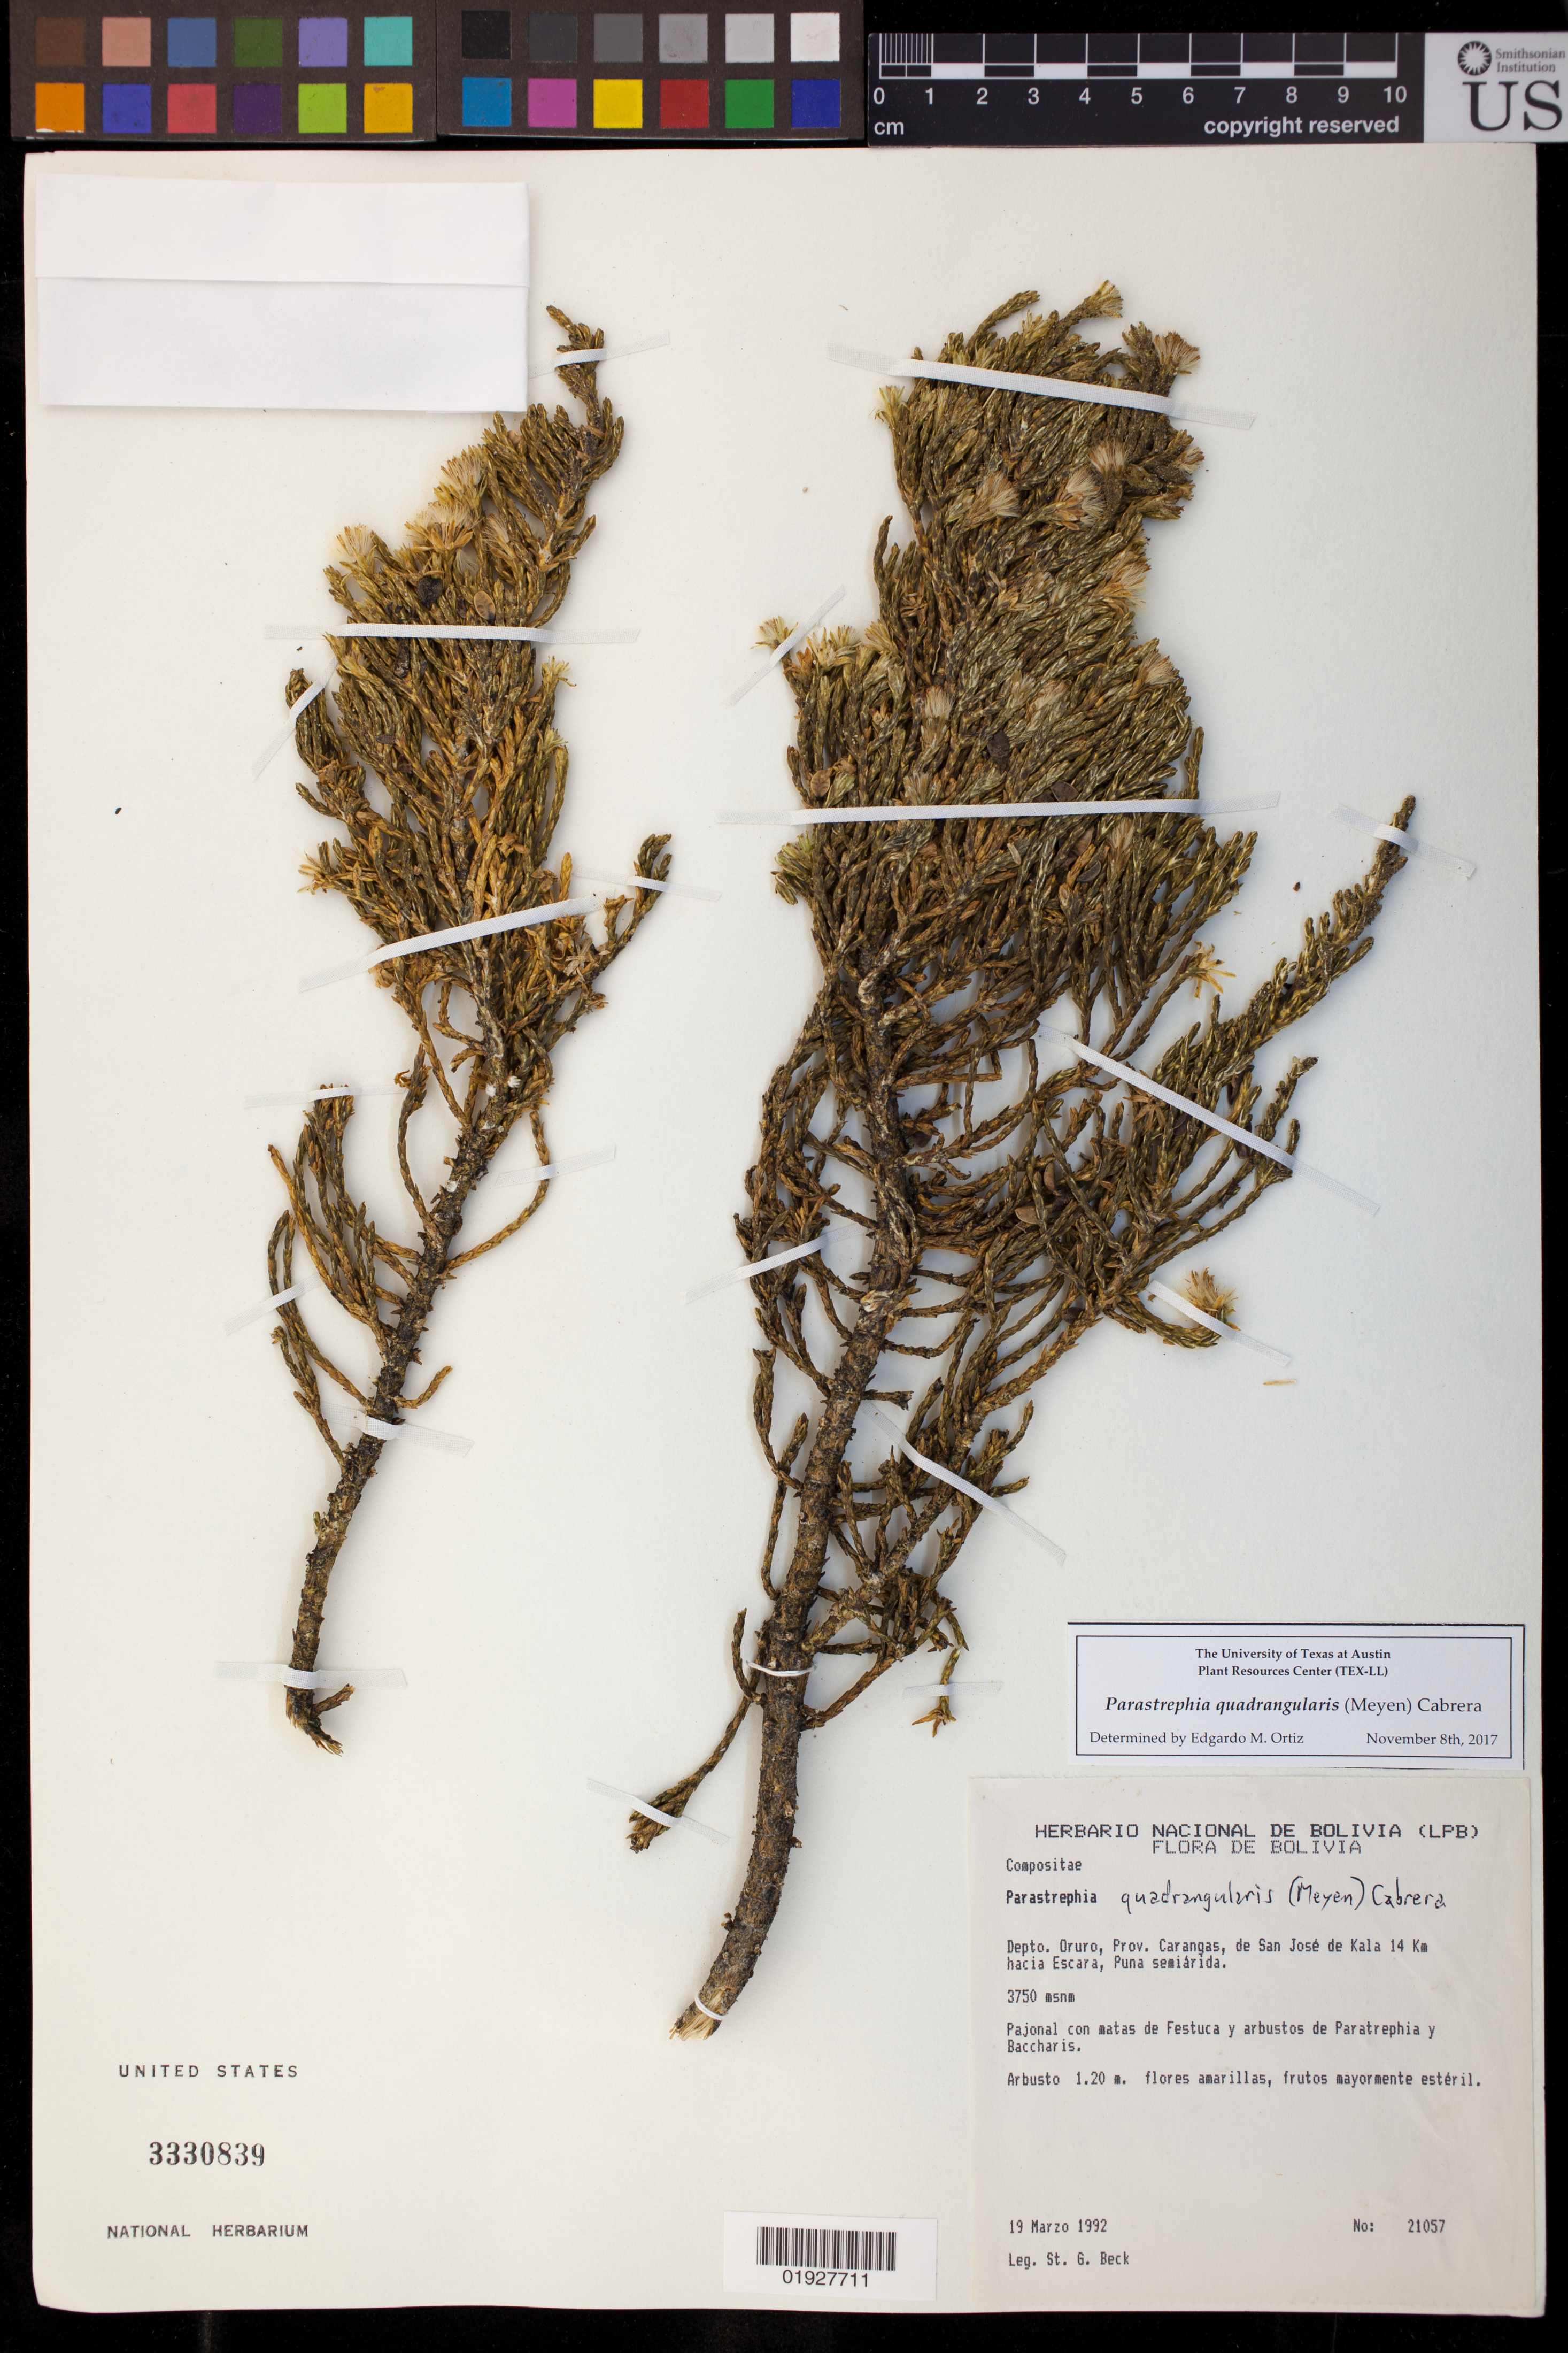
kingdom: Plantae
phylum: Tracheophyta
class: Magnoliopsida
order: Asterales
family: Asteraceae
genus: Parastrephia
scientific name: Parastrephia quadrangularis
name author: (Meyen) Cabrera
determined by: Ortiz, E. M.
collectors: S. G. Beck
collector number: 21057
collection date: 1992-03-19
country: Bolivia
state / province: Oruro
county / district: Carangas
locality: de San Jose de Kala 14 km hacia Escara,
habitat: Pund semiaride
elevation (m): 3750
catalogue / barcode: US 3330839